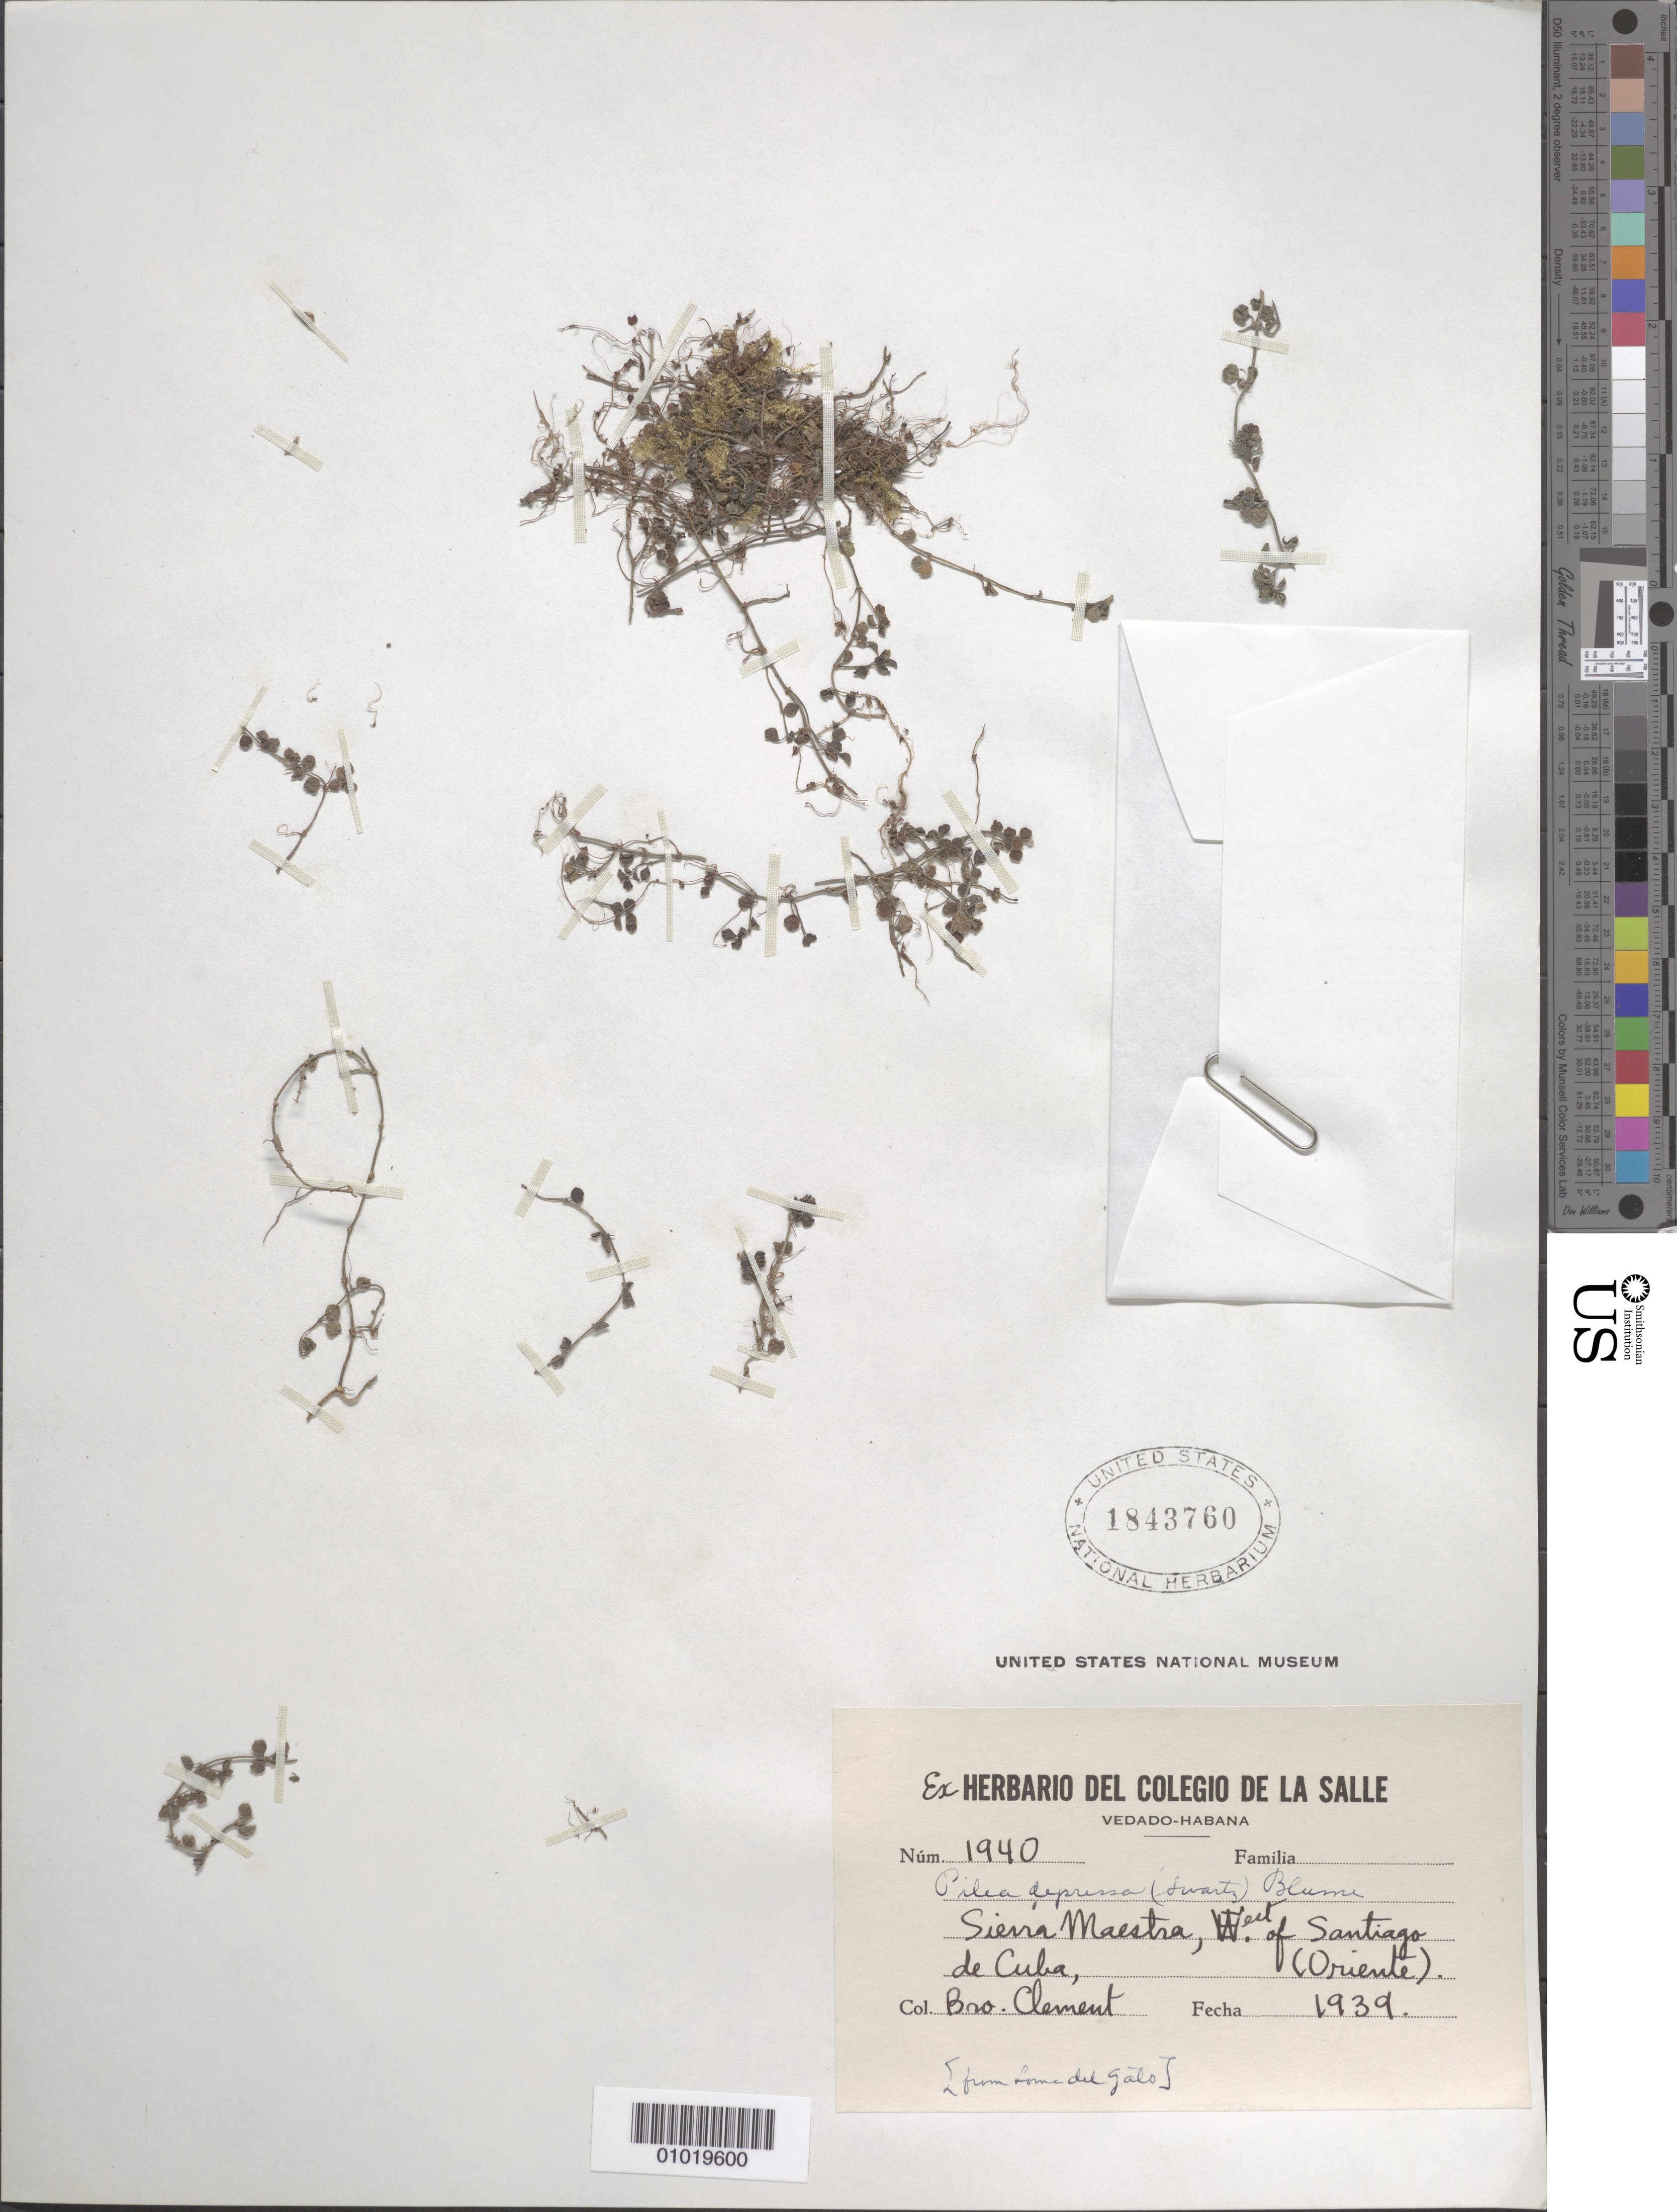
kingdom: Plantae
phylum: Tracheophyta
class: Magnoliopsida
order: Rosales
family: Urticaceae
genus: Pilea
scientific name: Pilea depressa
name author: (Sw.) Blume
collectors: B. Clement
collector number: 1940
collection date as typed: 1939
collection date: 1939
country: Cuba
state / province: Santiago de Cuba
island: Cuba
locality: Sierra Maestra, W of Santiago de Cuba, Oriente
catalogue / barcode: US 1843760